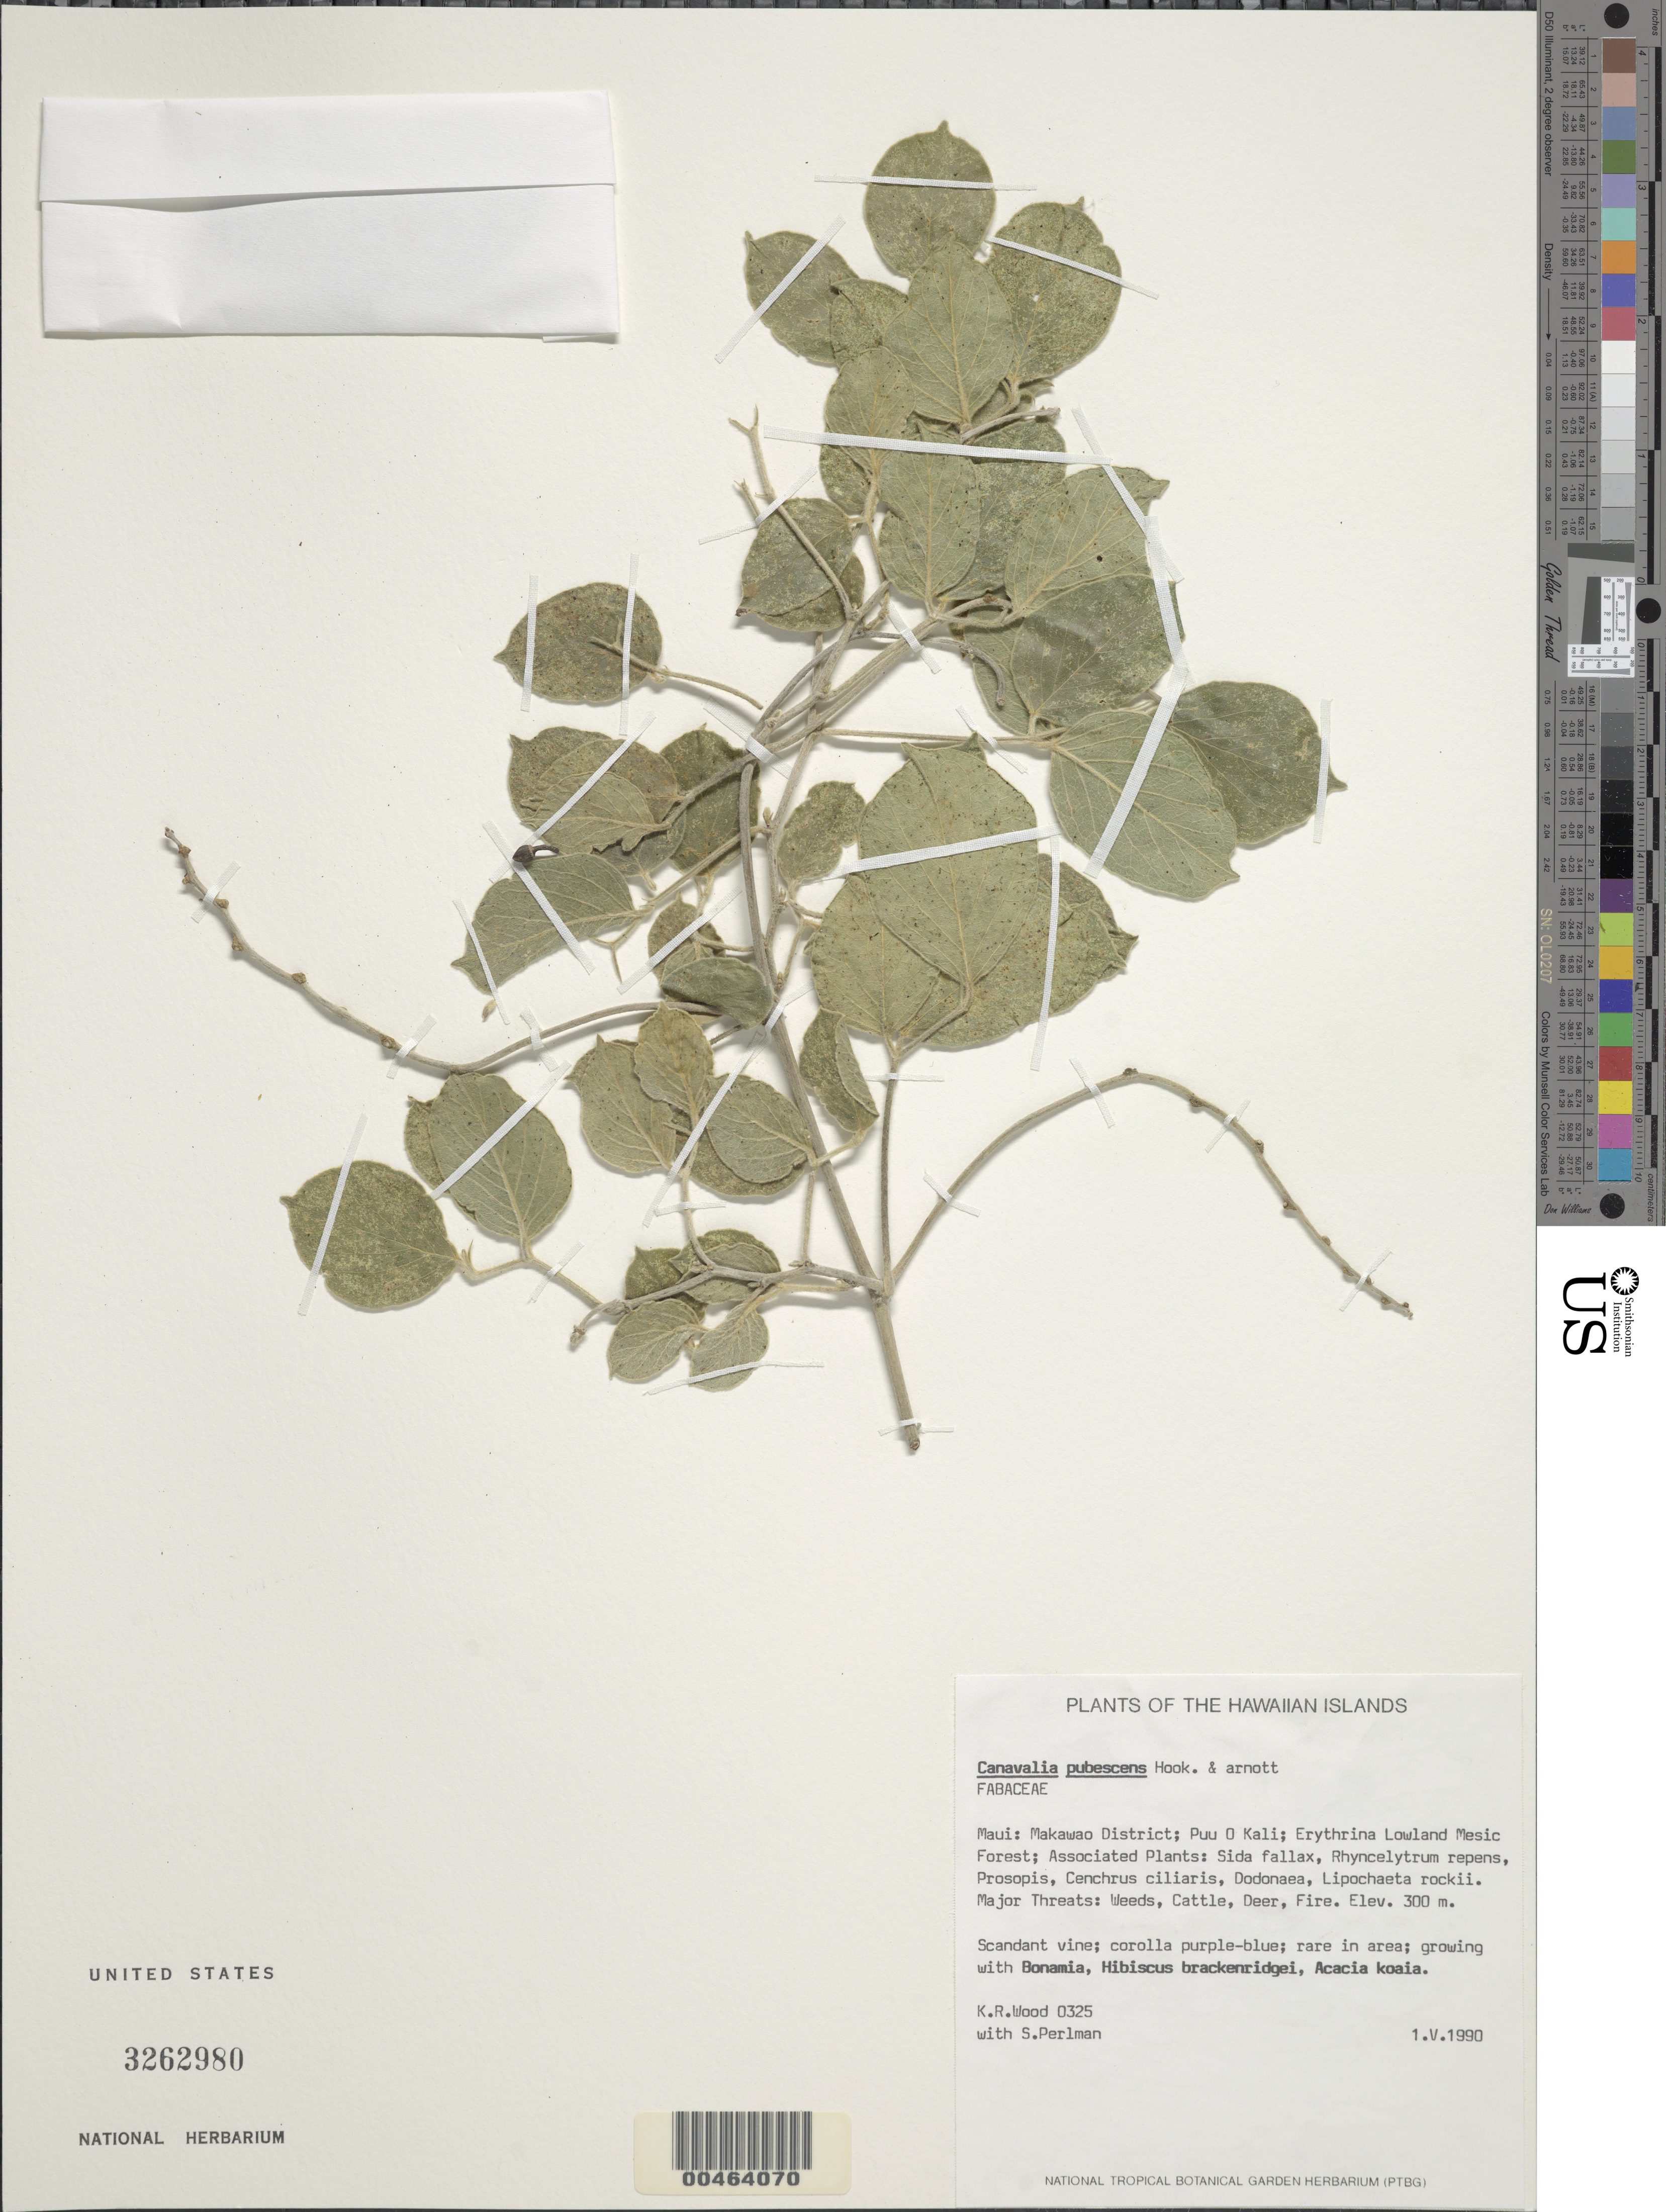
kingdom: Plantae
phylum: Tracheophyta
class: Magnoliopsida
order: Fabales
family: Fabaceae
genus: Canavalia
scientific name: Canavalia pubescens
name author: Hook. & Arn.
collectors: K. R. Wood & S. P. Perlman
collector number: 0325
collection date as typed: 1 May 1990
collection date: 1990-05-01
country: United States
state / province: Hawaii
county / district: Maui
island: Maui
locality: Makawao District; Puu O Kali.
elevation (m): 300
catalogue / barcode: US 3262980